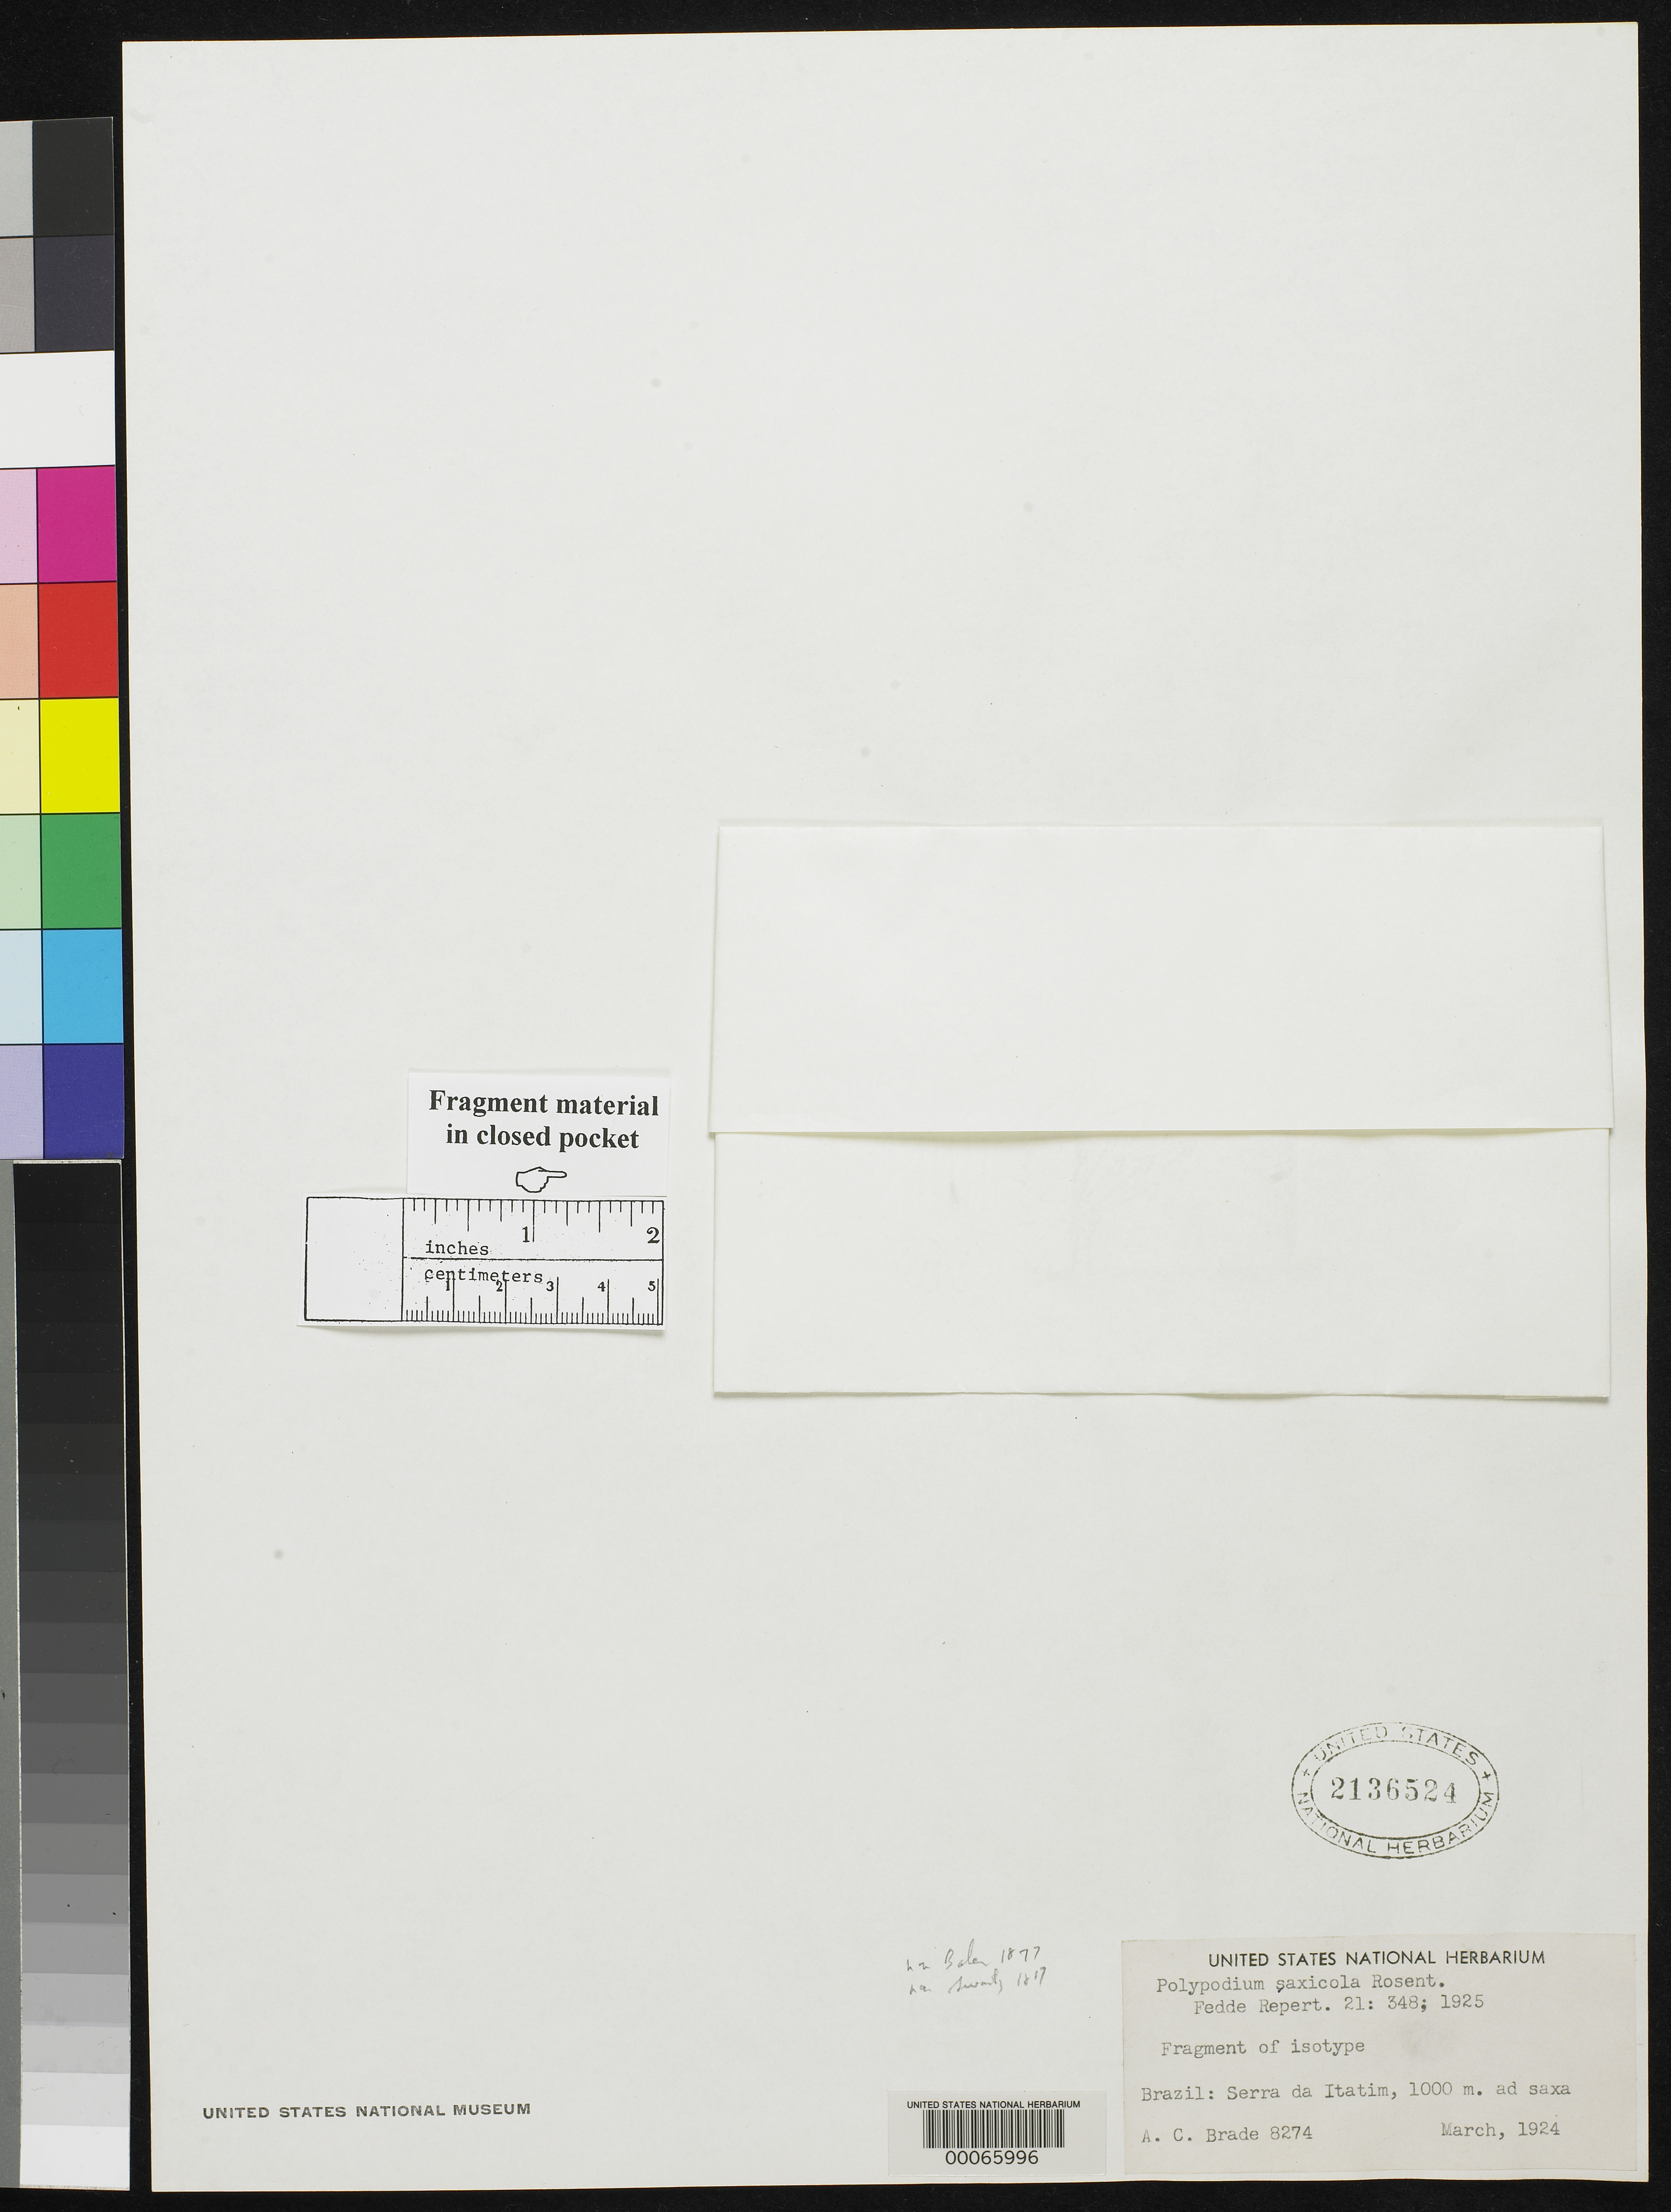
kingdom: Plantae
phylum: Tracheophyta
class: Polypodiopsida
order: Polypodiales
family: Polypodiaceae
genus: Polypodium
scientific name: Polypodium saxicola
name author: Rosenst.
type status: Isotype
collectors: A. C. Brade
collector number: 8274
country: Brazil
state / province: Minas Gerais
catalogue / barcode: US 2136524